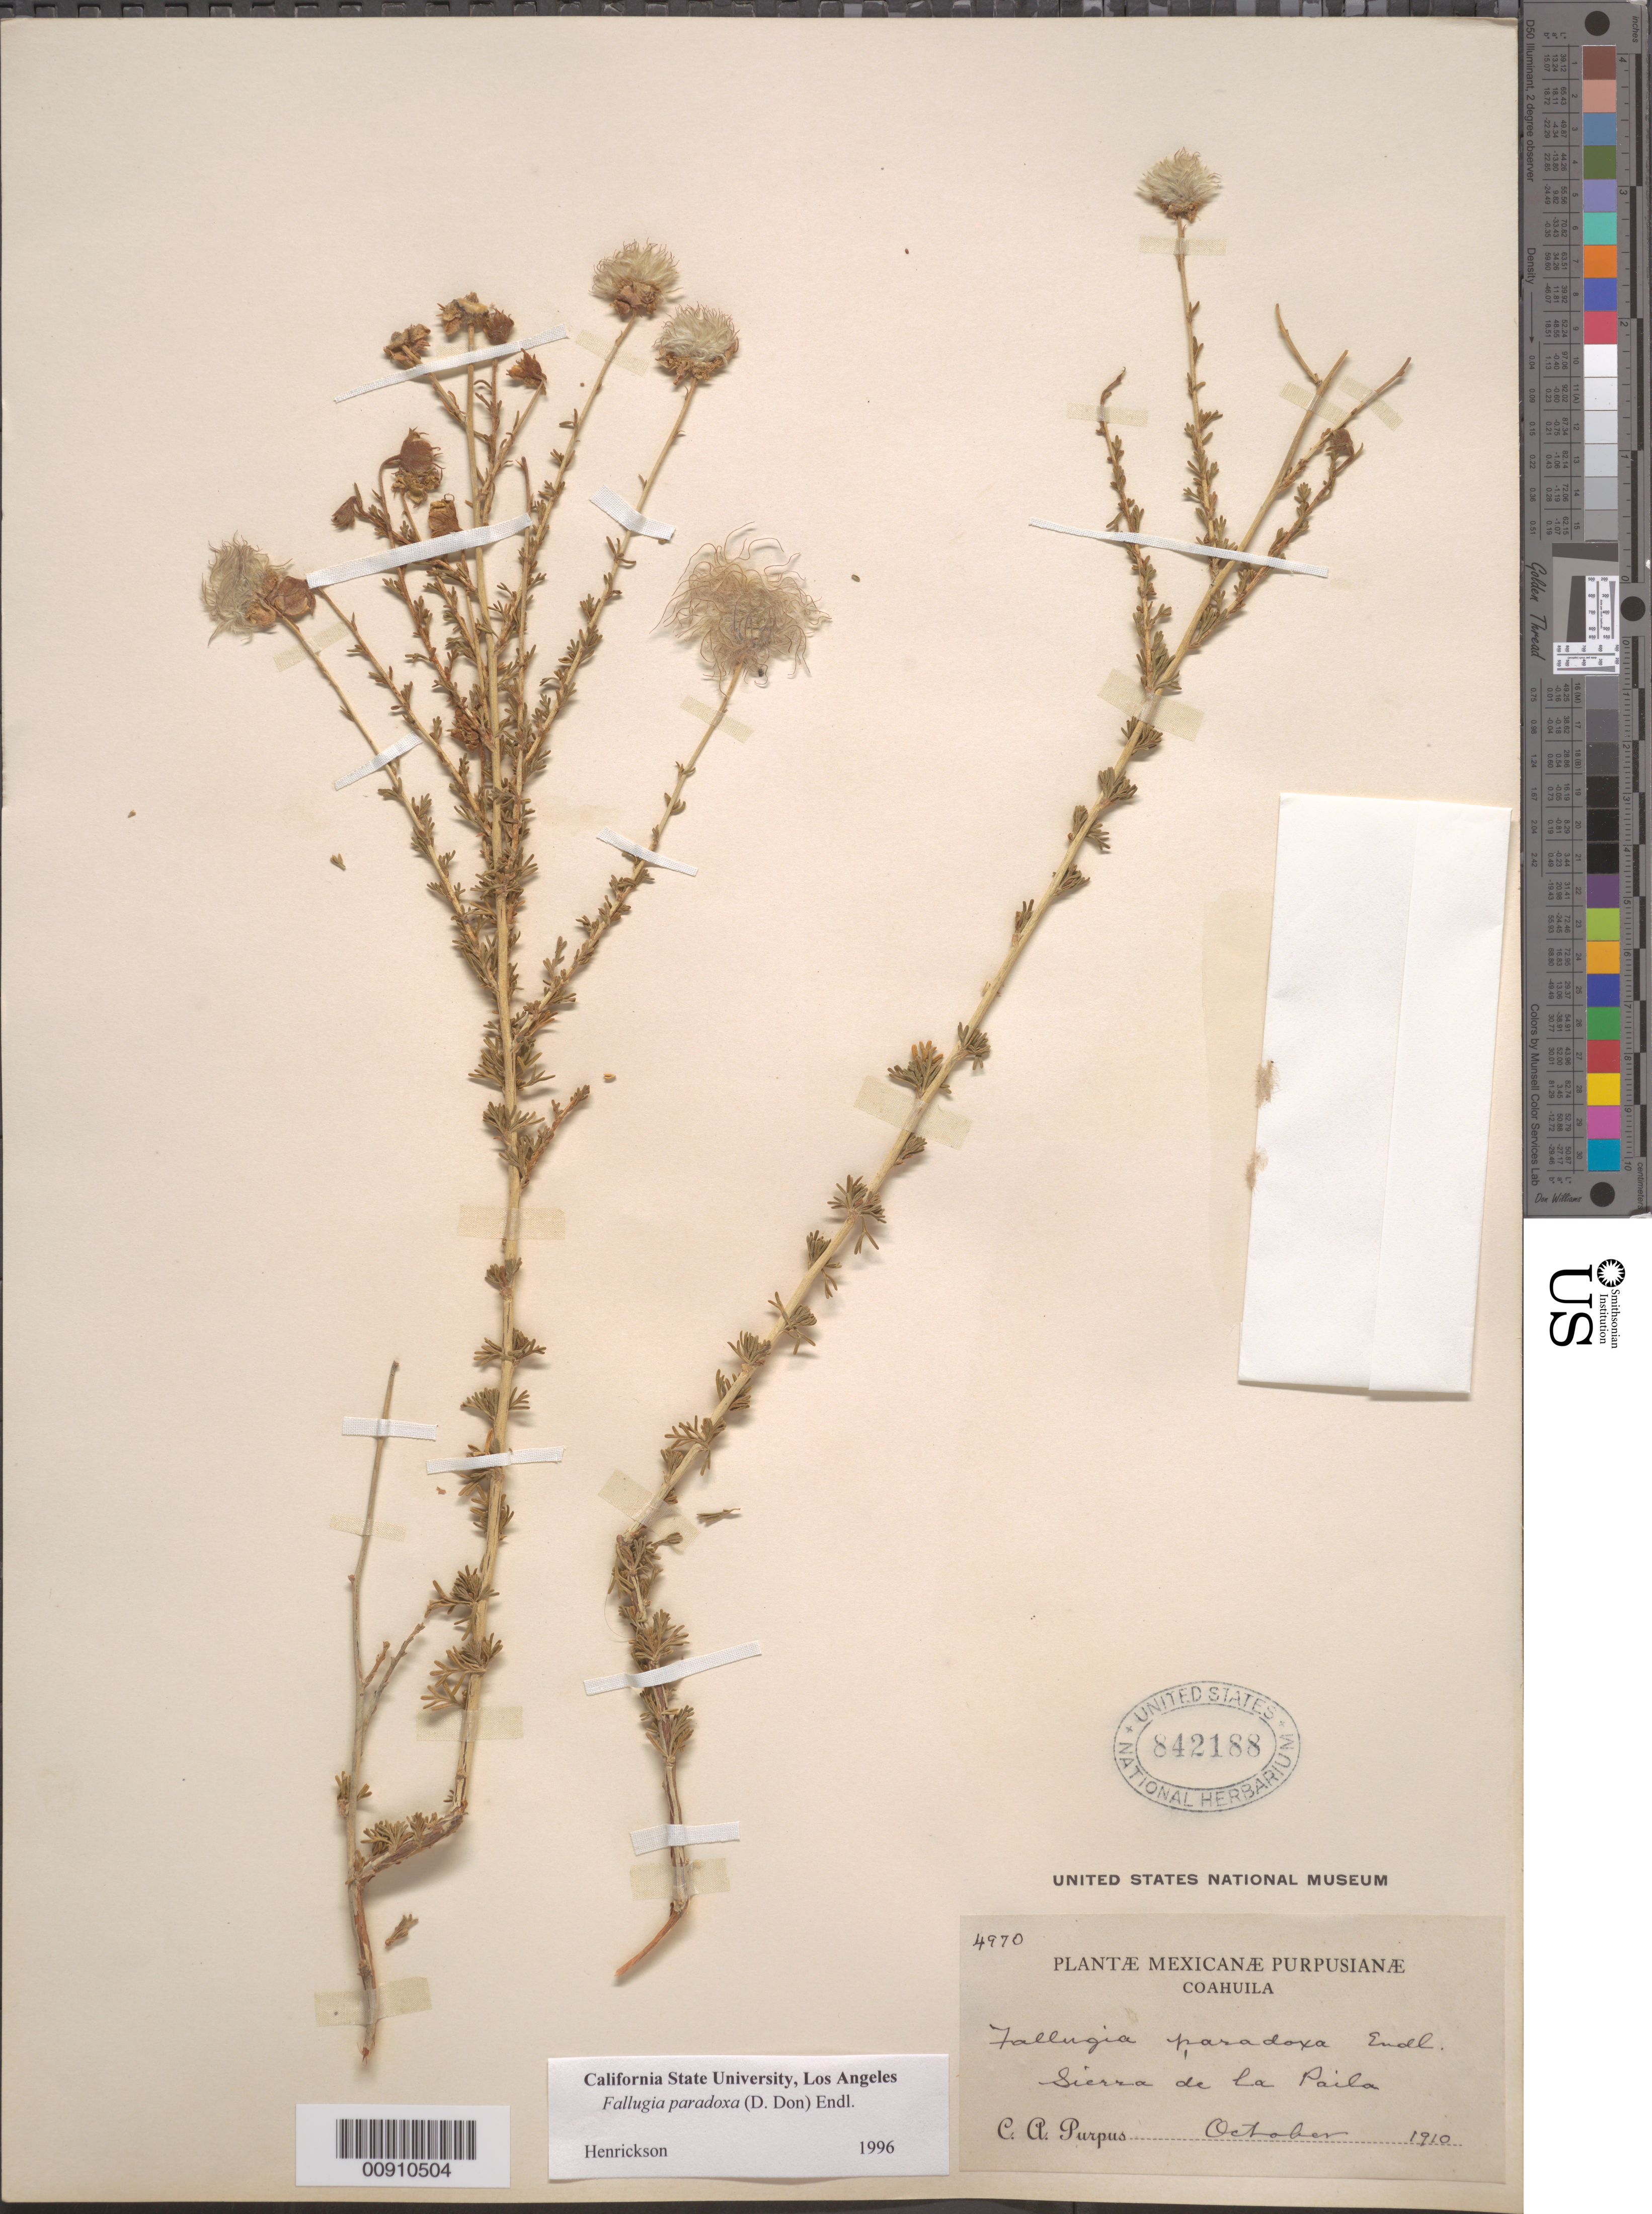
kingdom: Plantae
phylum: Tracheophyta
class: Magnoliopsida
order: Rosales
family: Rosaceae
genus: Fallugia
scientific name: Fallugia paradoxa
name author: (D. Don ex Tilloch & T. Taylor) Endl. ex Torr.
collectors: C. A. Purpus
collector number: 4970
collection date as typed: Oct 1910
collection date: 1910-10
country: Mexico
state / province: Coahuila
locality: Sierra de la Paila, Coahuila.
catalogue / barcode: US 842188